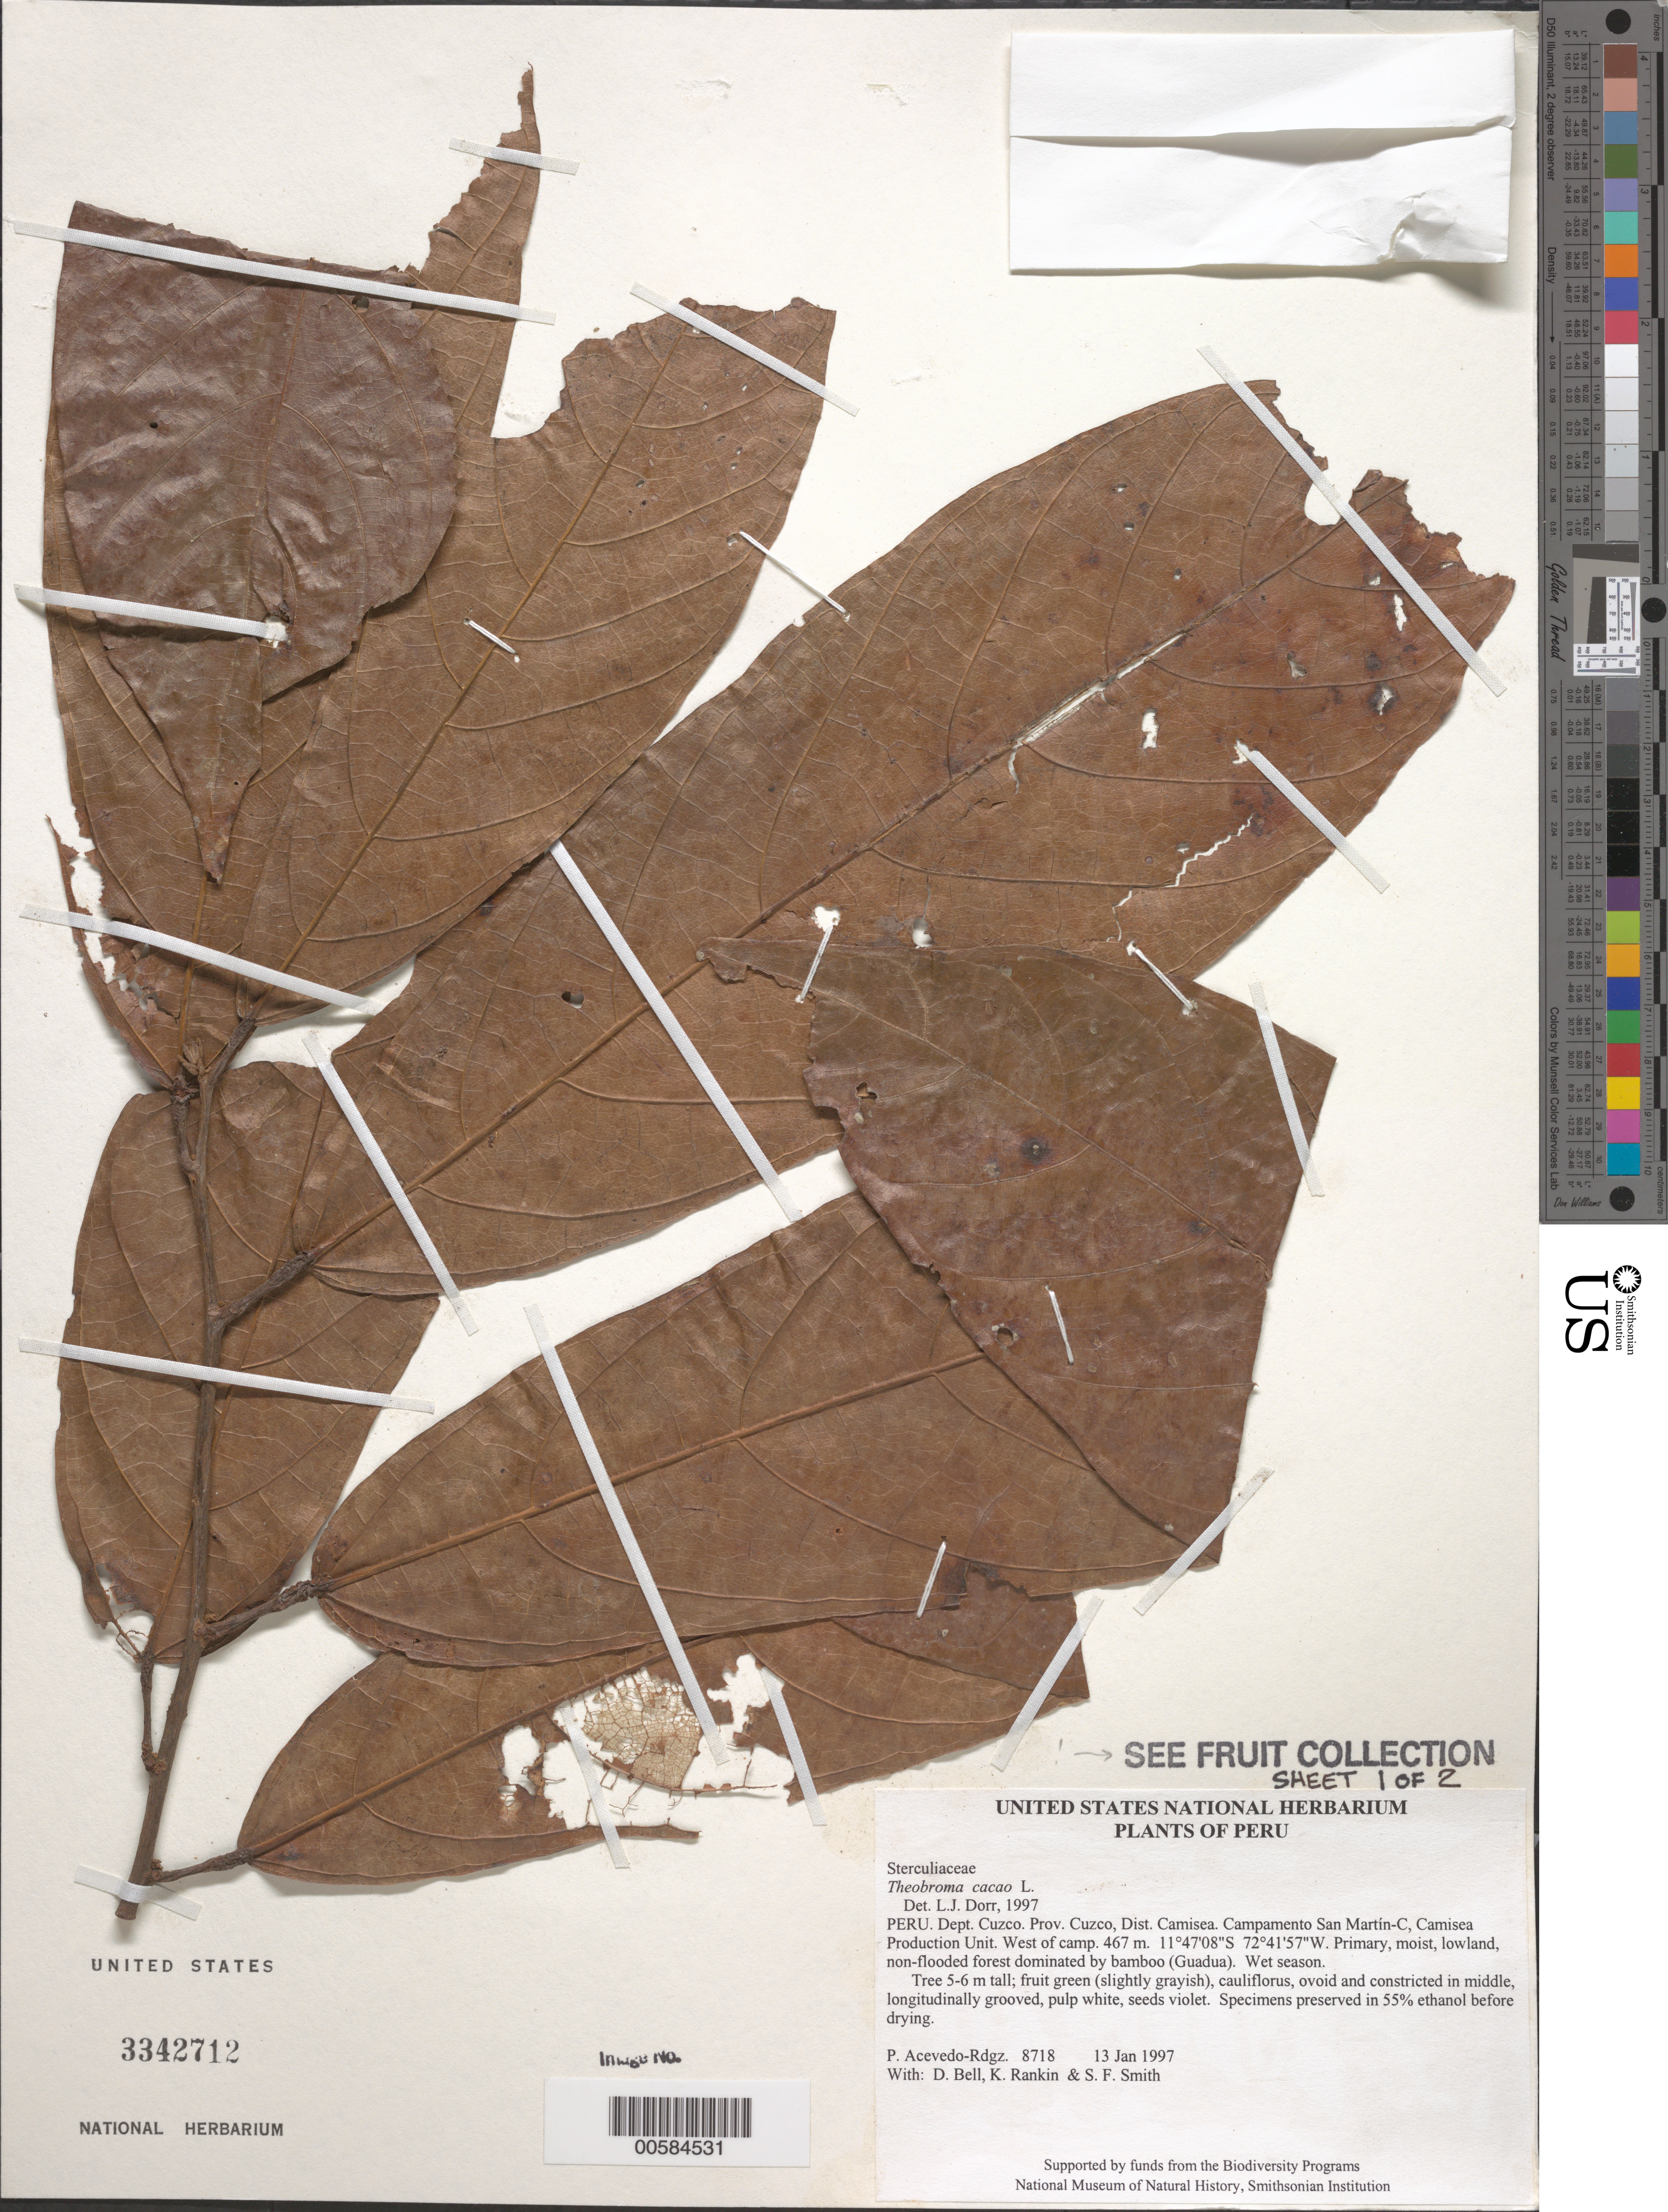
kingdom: Plantae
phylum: Tracheophyta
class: Magnoliopsida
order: Malvales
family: Malvaceae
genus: Theobroma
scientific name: Theobroma cacao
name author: L.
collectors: P. Acevedo-Rodr., D. A. Bell, K. Rankin & S.F. Smith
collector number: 8718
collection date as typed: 13 Jan 1997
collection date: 1997-01-13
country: Peru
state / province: Cusco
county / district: Cusco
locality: Dist. Camisea. Campamento San Martín-C, Camisea Production Unit. W of camp.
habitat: Primary, moist, lowland, non-flooded forest dominated by bamboo (Guadua).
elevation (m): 467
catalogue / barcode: US 3342712